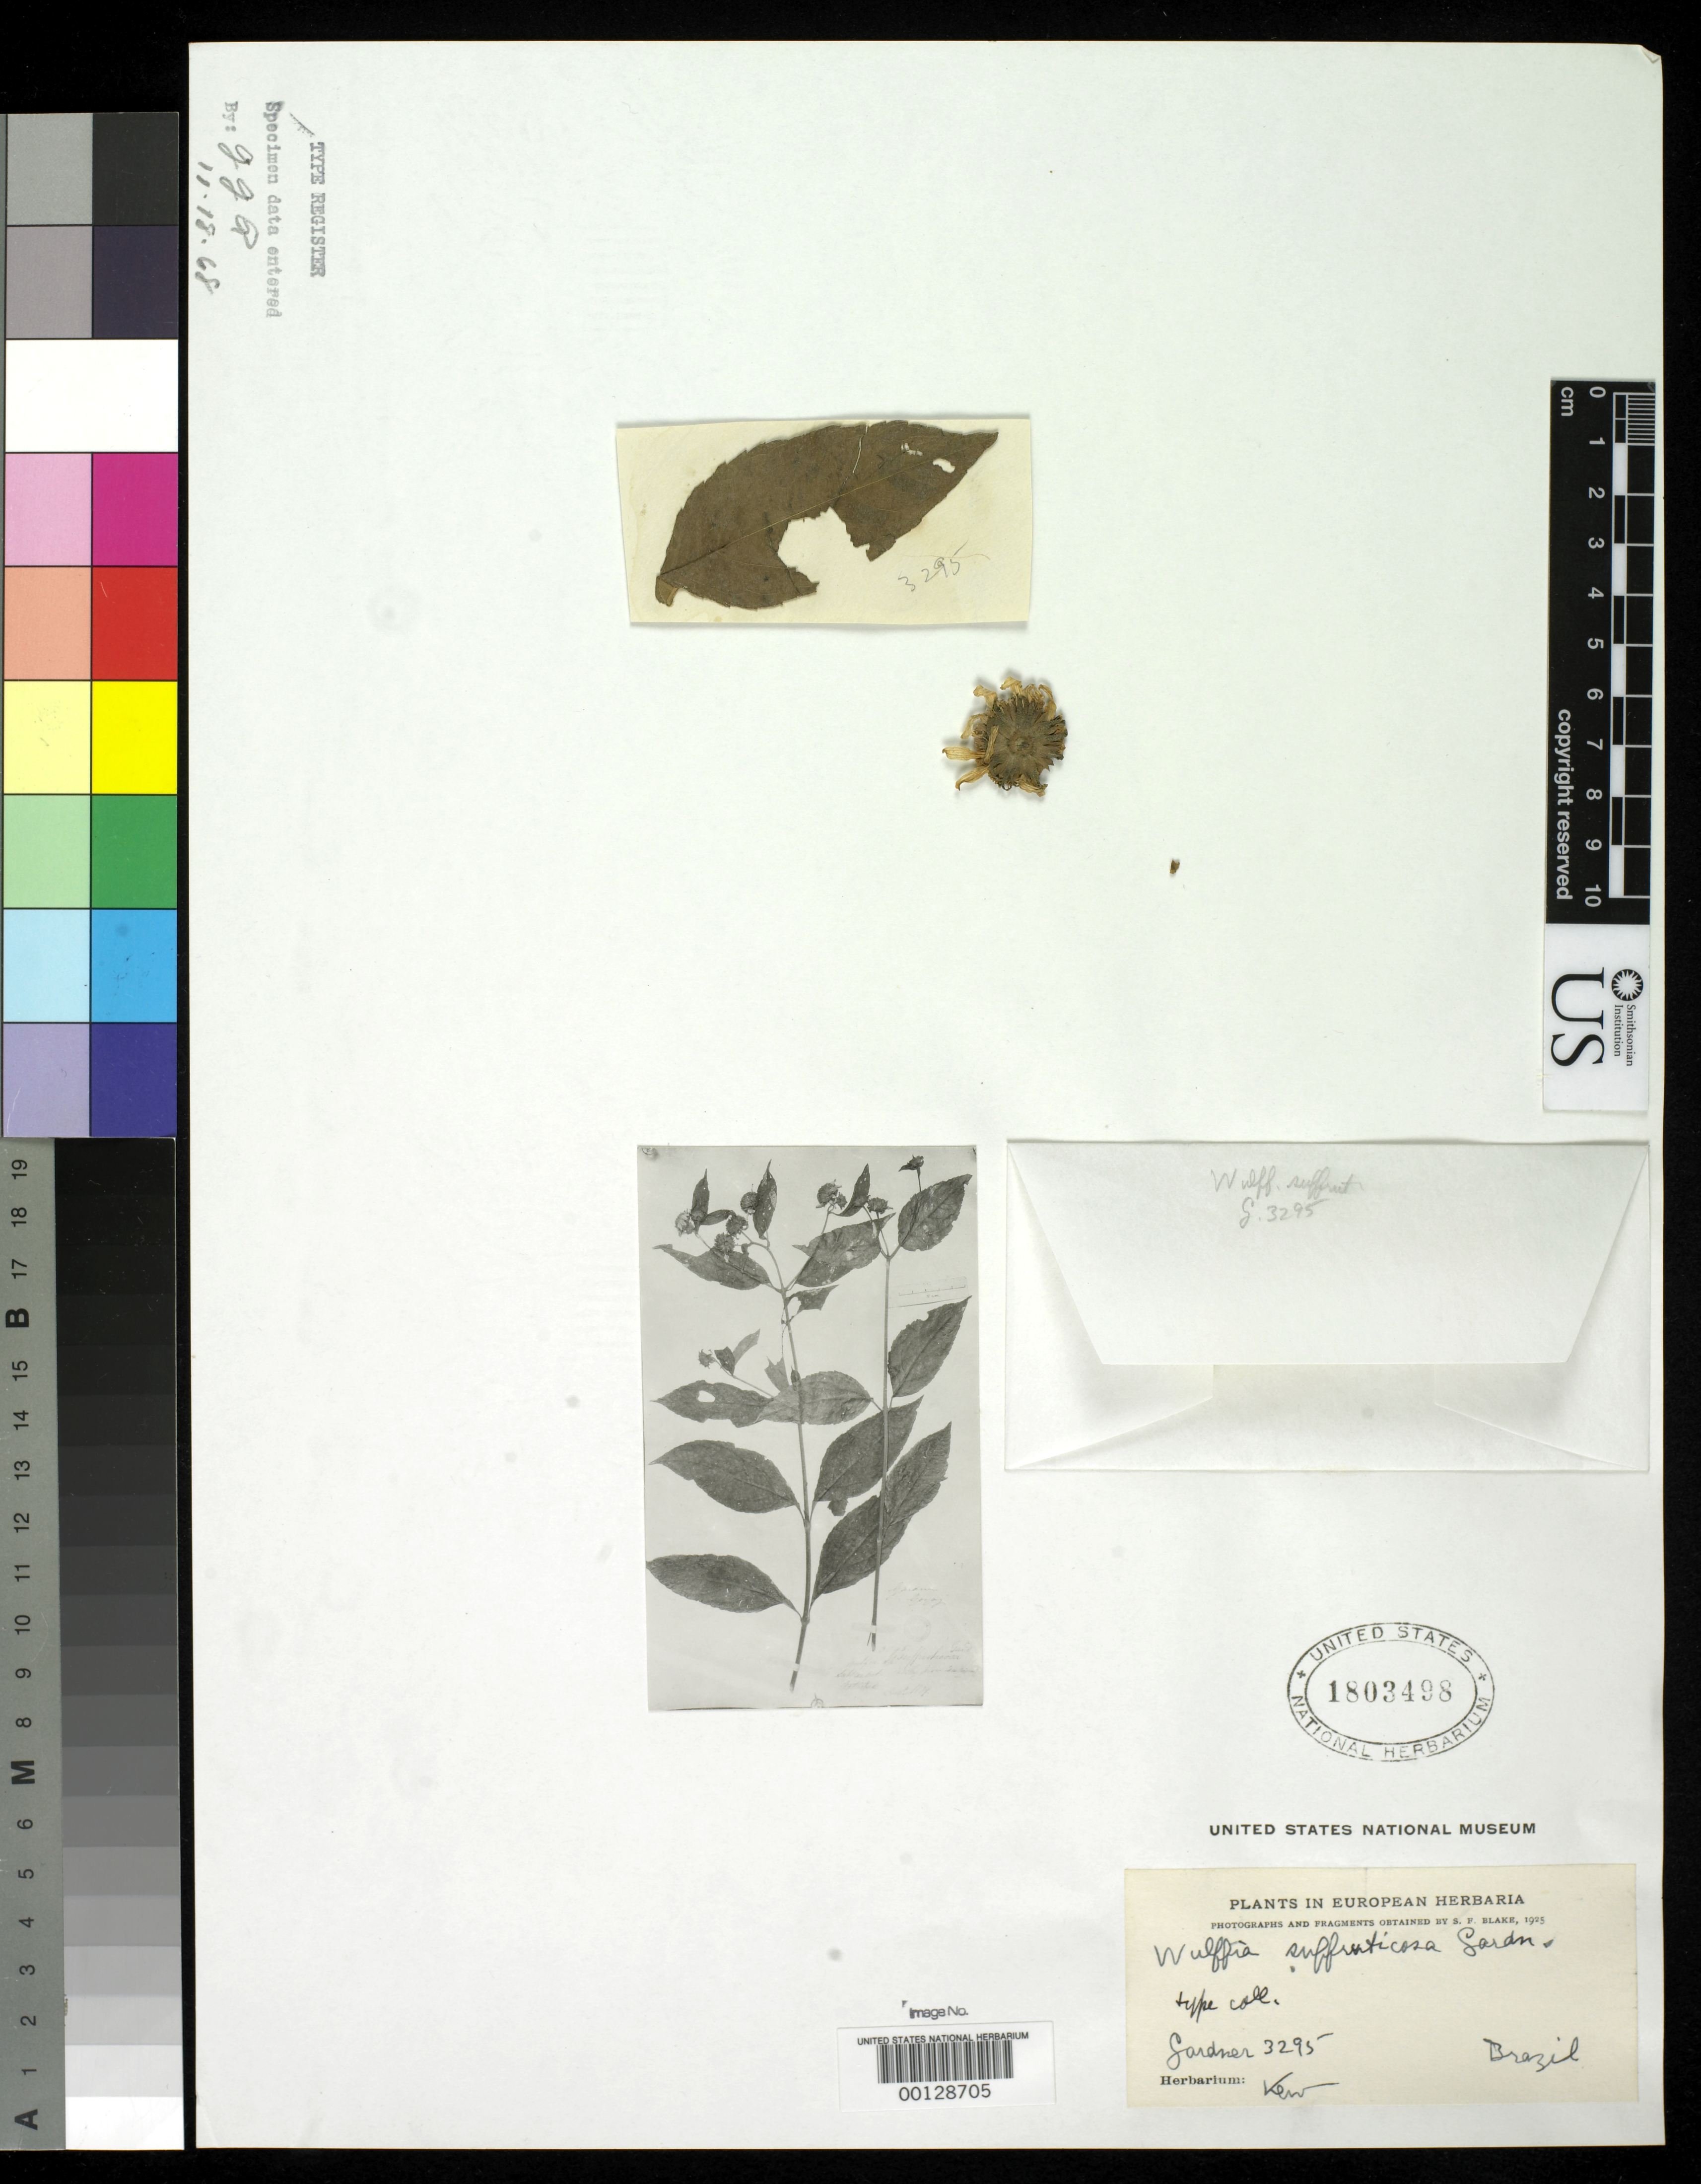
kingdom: Plantae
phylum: Tracheophyta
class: Magnoliopsida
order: Asterales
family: Asteraceae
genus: Wulffia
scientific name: Wulffia suffruticosa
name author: Gardner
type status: Type Fragment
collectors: G. Gardner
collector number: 3295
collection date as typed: Dec 1839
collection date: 1839-12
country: Brazil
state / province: Minas Gerais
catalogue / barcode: US 1803498